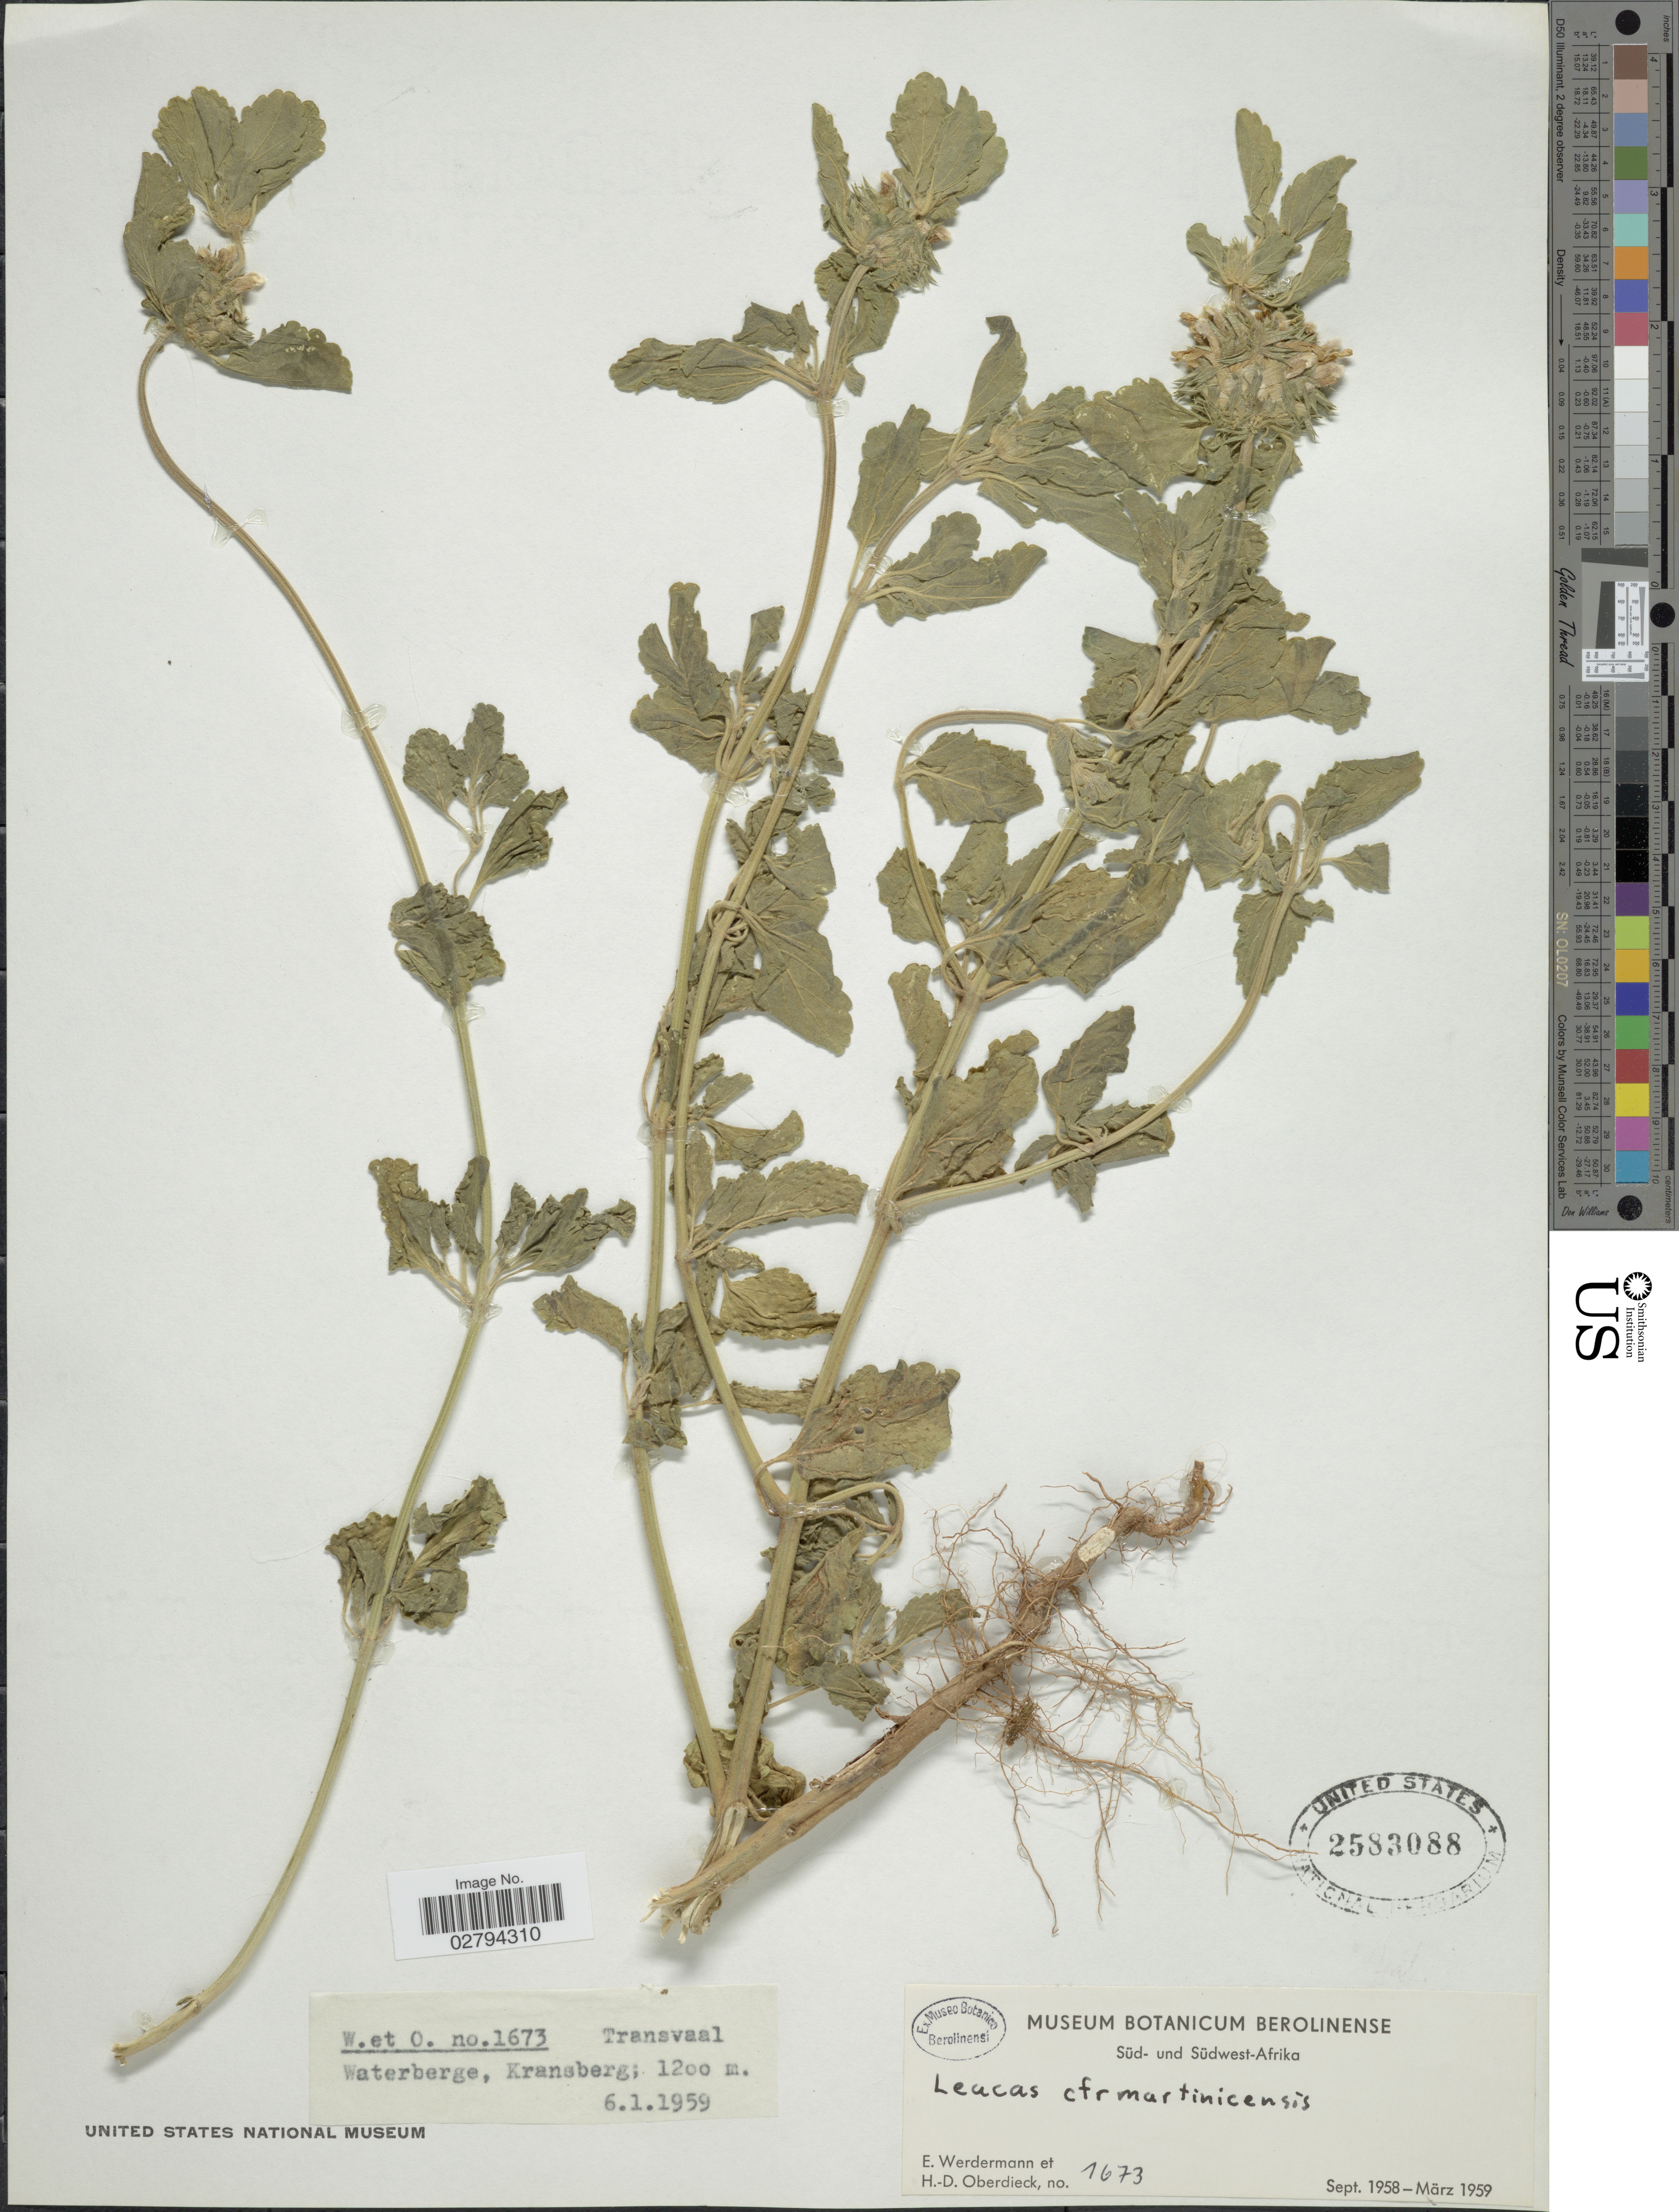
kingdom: Plantae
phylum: Tracheophyta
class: Magnoliopsida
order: Lamiales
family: Lamiaceae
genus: Leucas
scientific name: Leucas martinicensis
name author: (Jacq.) R. Br.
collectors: E. Werdermann & H. Oberdieck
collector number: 1673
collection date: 1959-09-06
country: South Africa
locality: Süd- und Südwest- Afrika. Transvaal. Waterberge, Kransberg.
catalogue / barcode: US 2583088